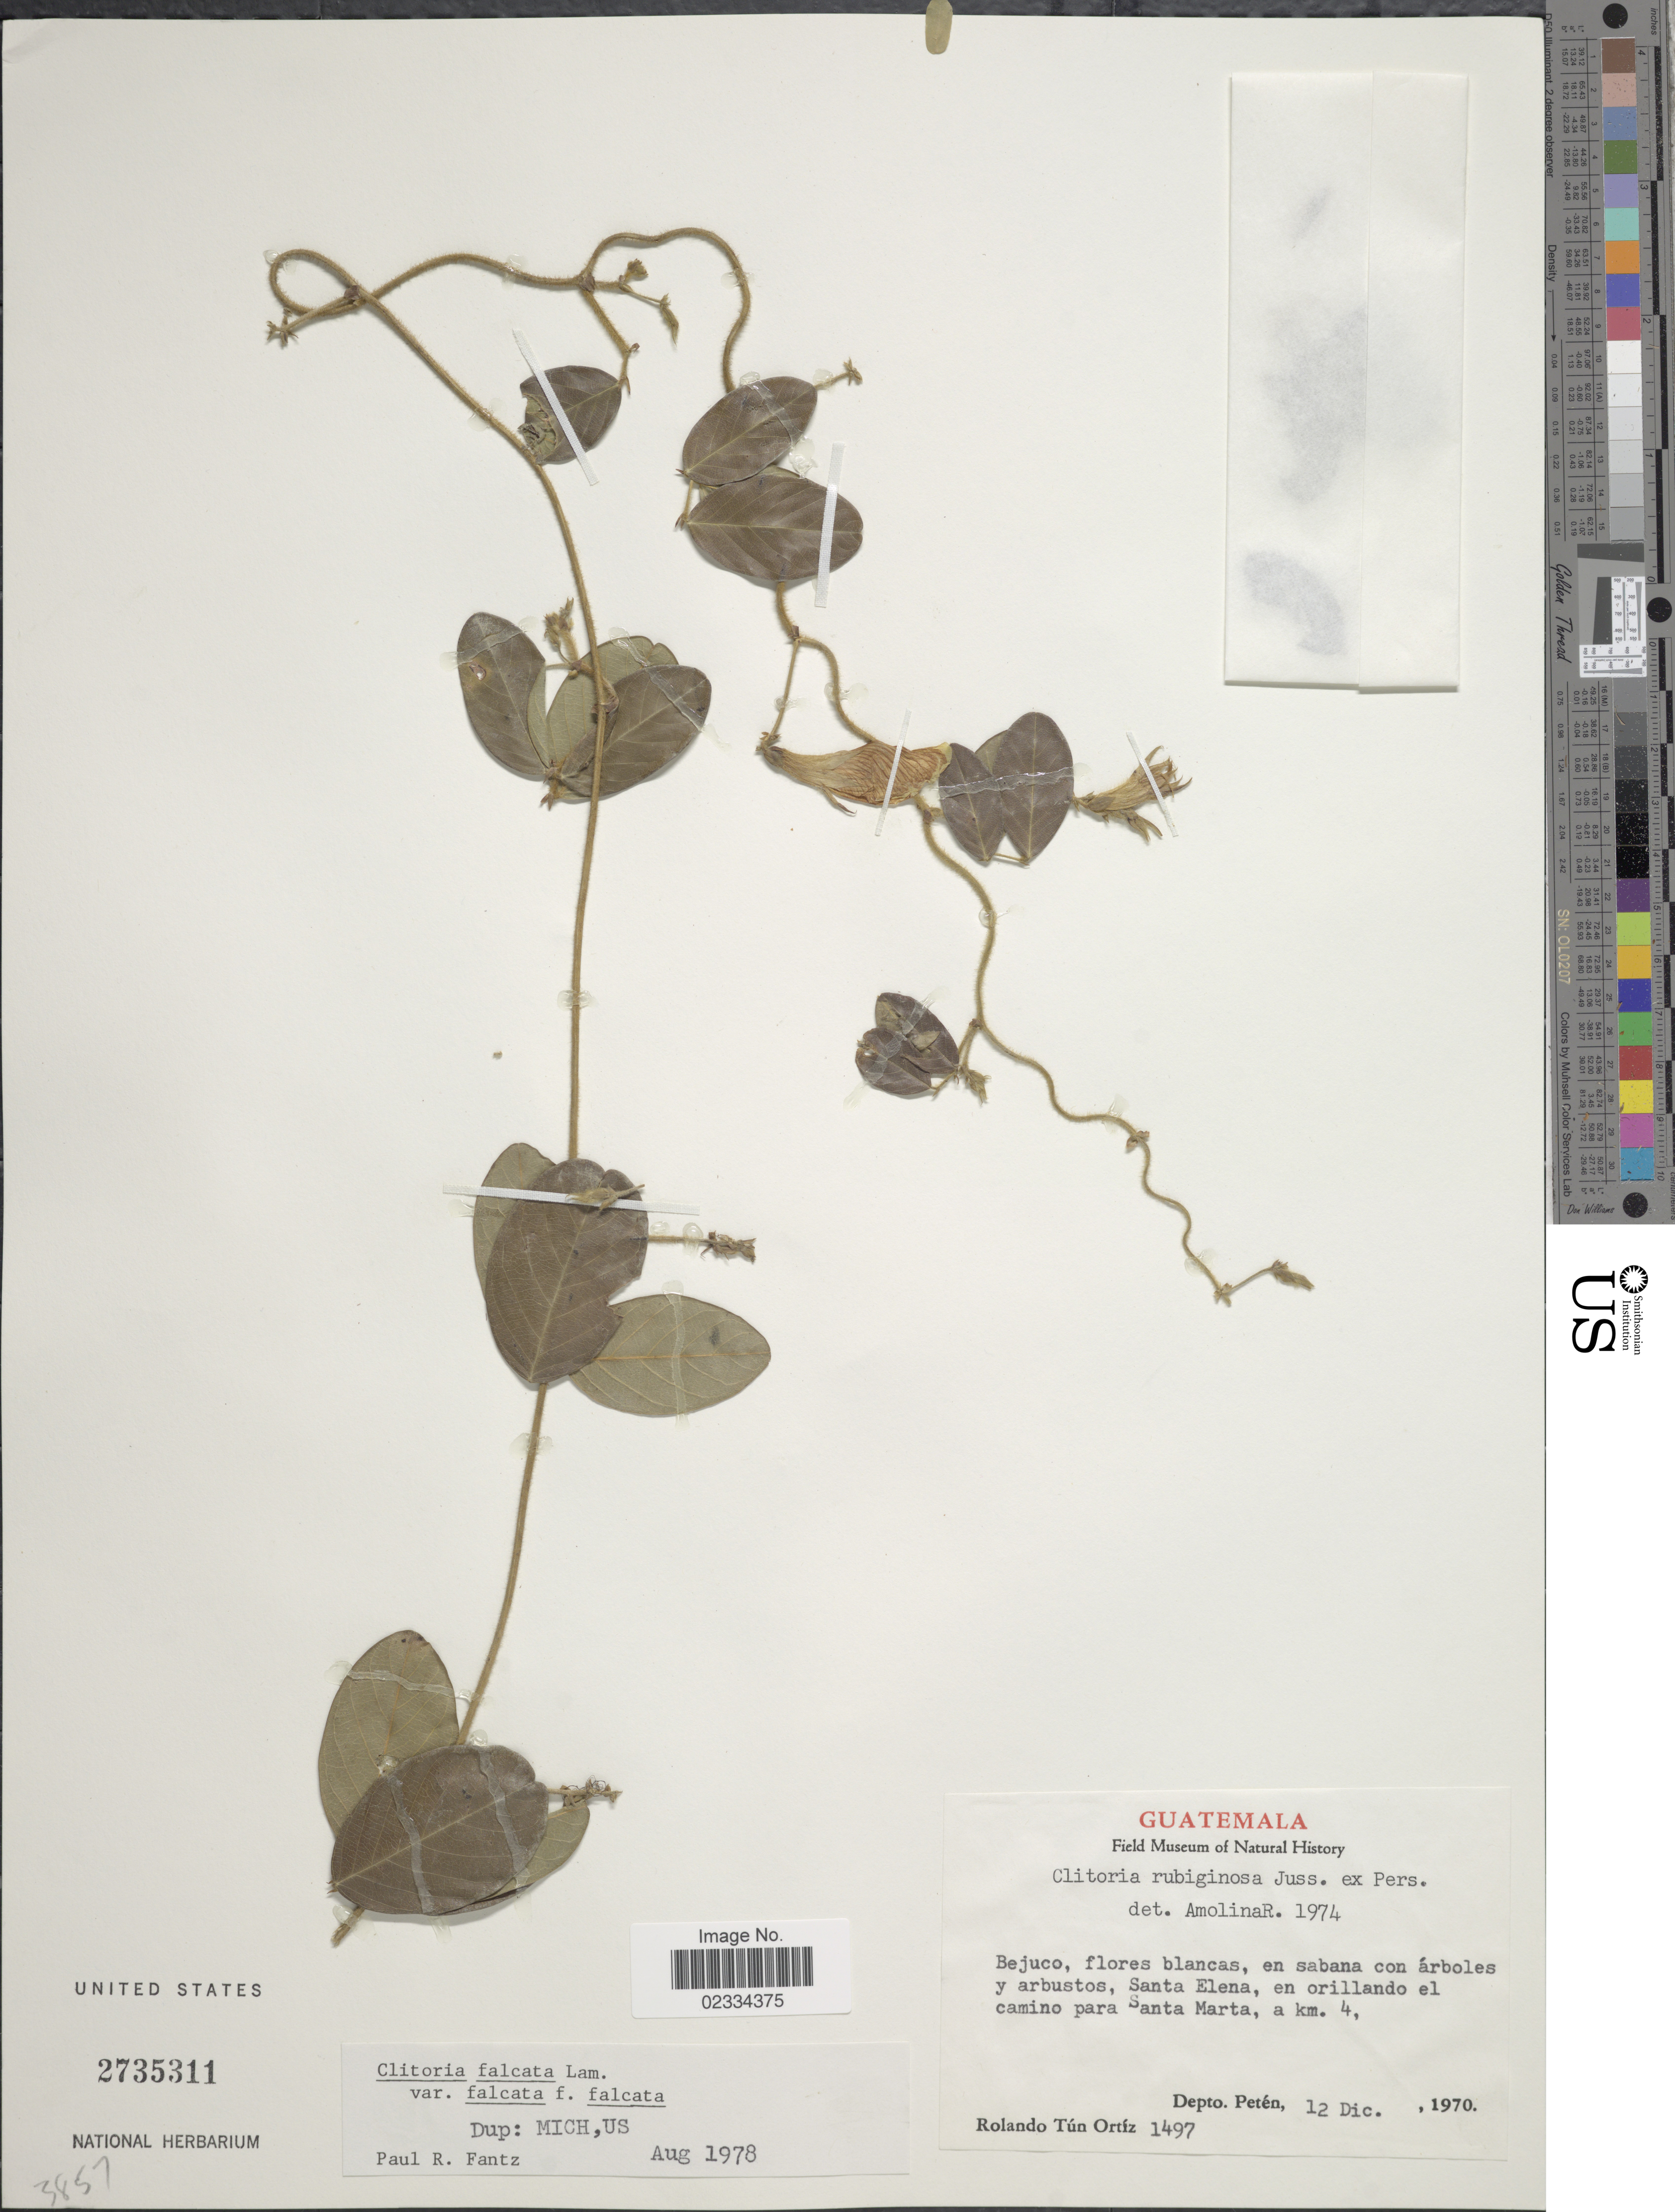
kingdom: Plantae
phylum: Tracheophyta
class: Magnoliopsida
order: Fabales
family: Fabaceae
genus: Clitoria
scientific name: Clitoria falcata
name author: Lam.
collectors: R. Tún Ortíz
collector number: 1497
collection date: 1970-12-12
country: Guatemala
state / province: El Petén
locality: Santa Elena, en orillando el camino para Santa Marta, a km. 4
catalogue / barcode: US 2735311